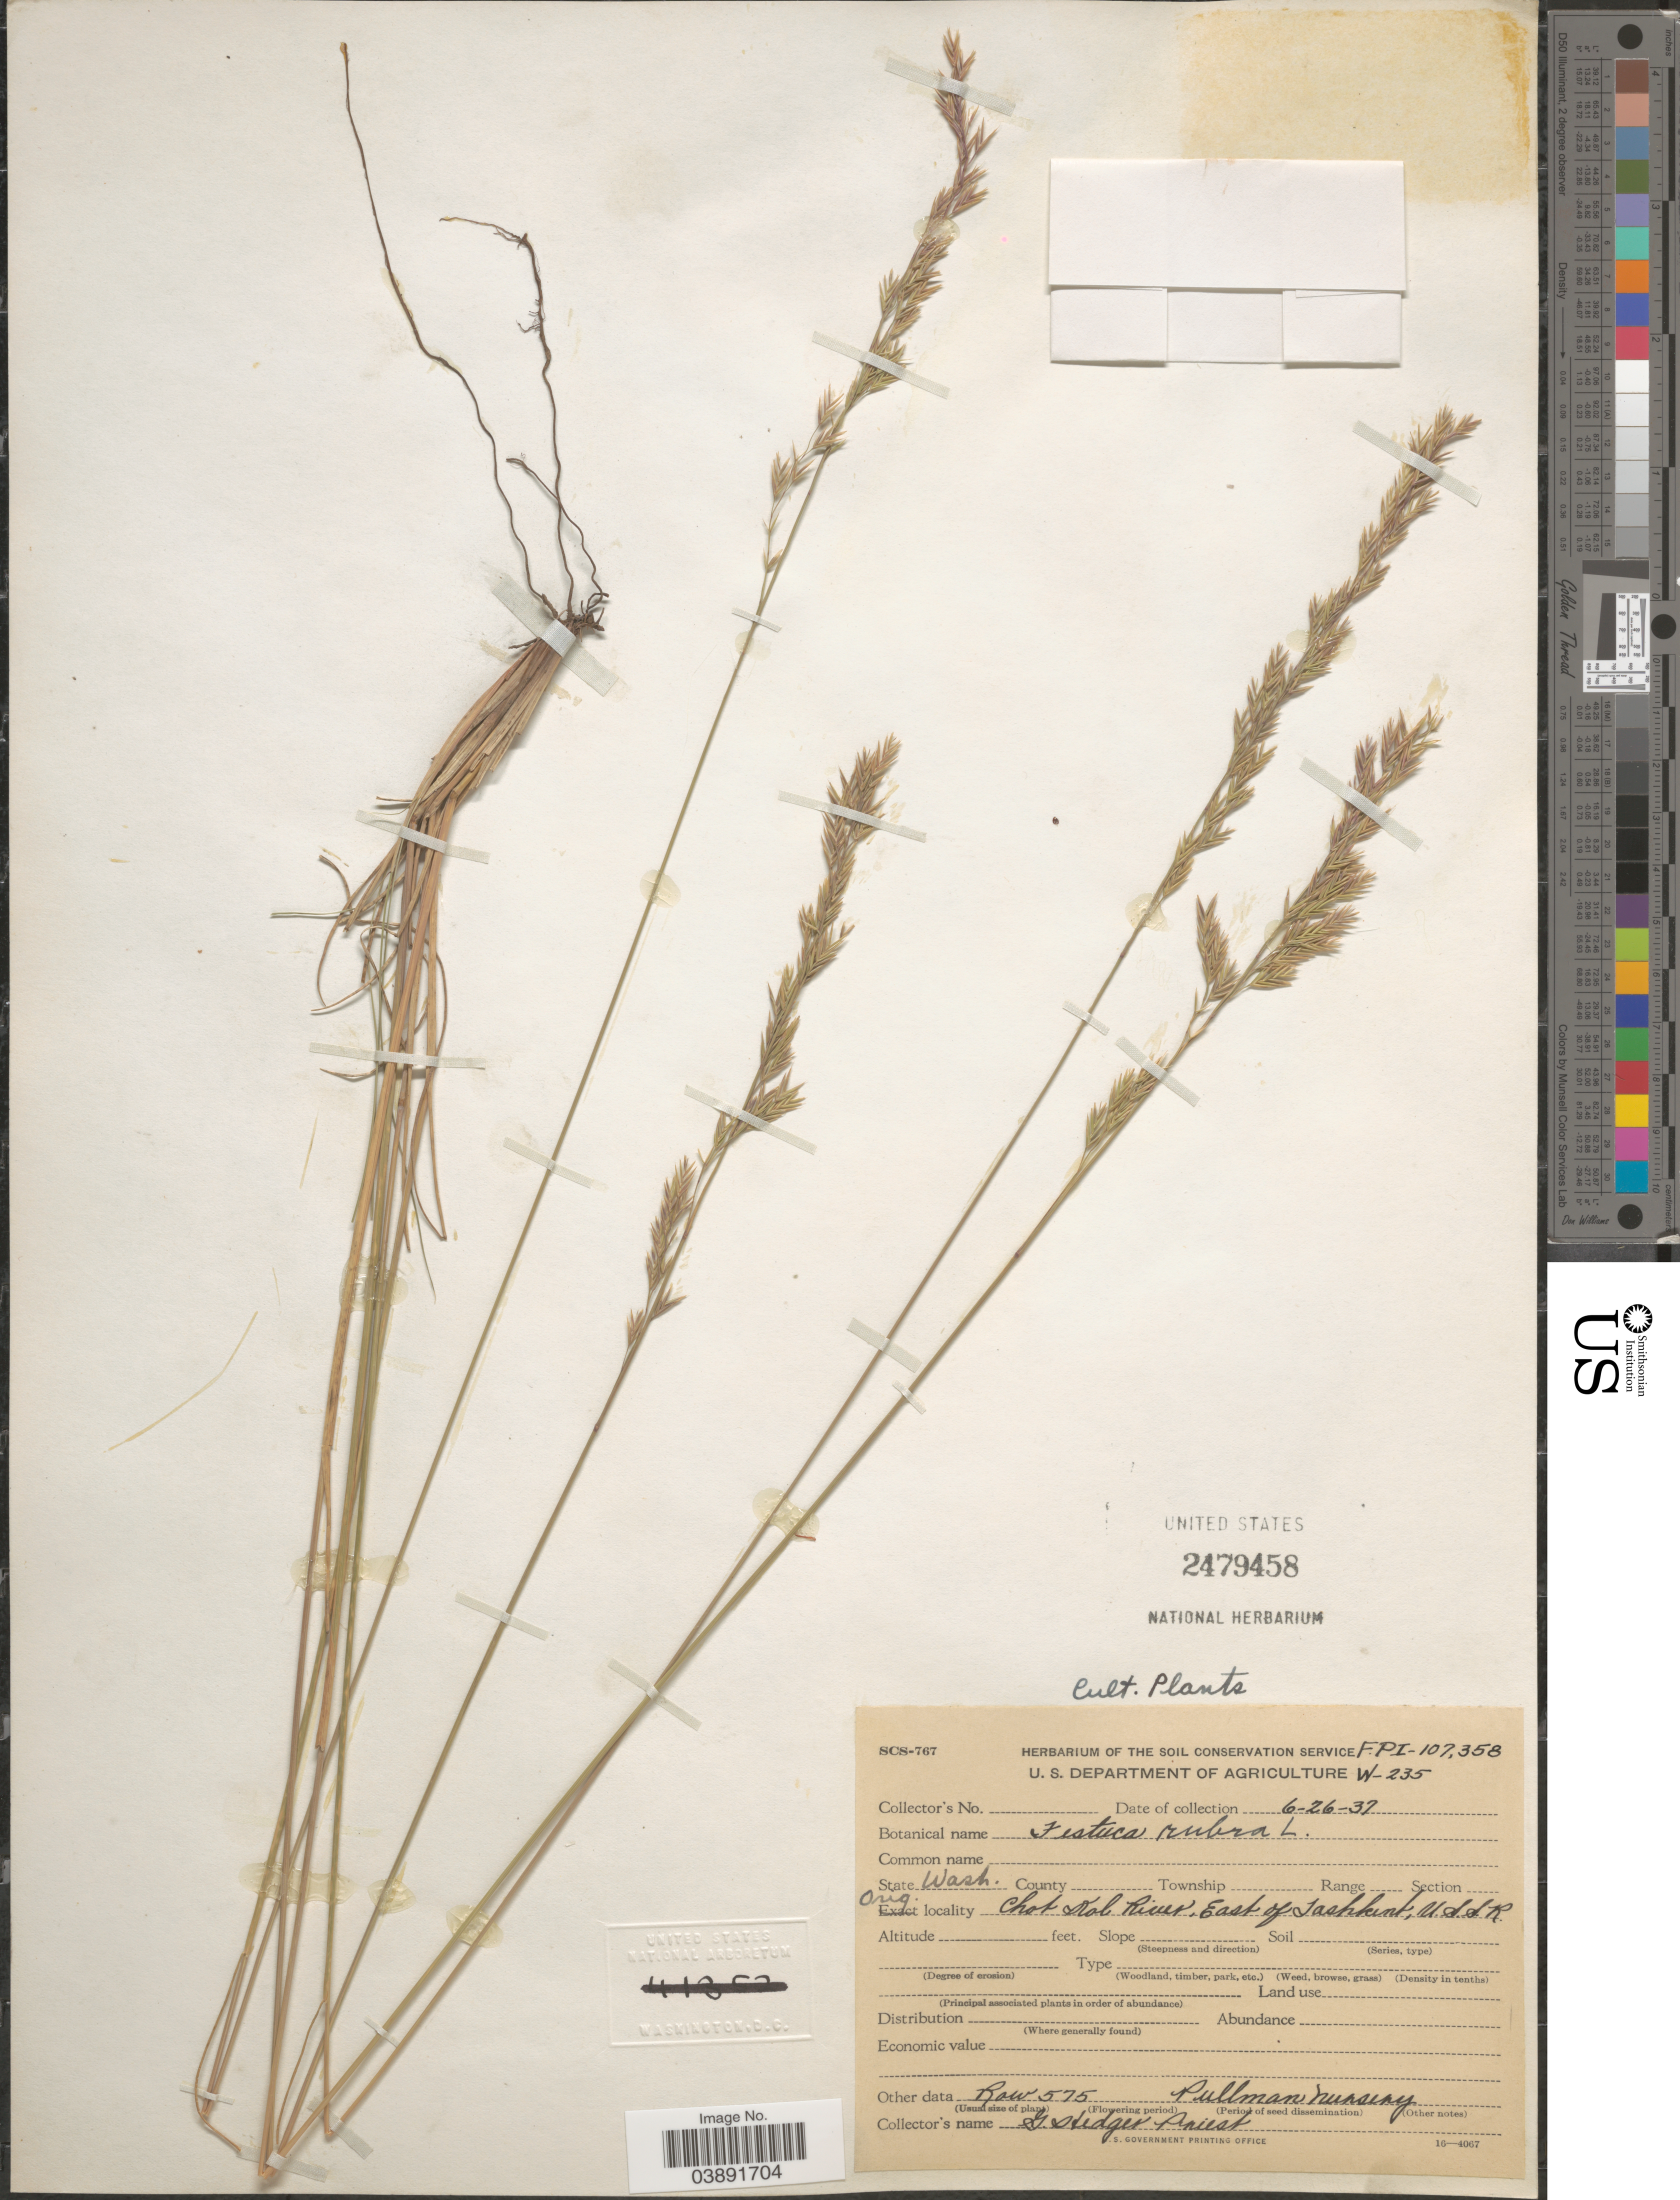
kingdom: Plantae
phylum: Tracheophyta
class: Liliopsida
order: Poales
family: Poaceae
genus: Festuca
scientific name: Festuca rubra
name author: L.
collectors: G. Priest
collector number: F.P.I-107,358/W-235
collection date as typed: Transcribed d/m/y: 26/6/37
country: United States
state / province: Washington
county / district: Whitman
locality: Row 575 Pullman nursery.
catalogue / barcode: US 2479458